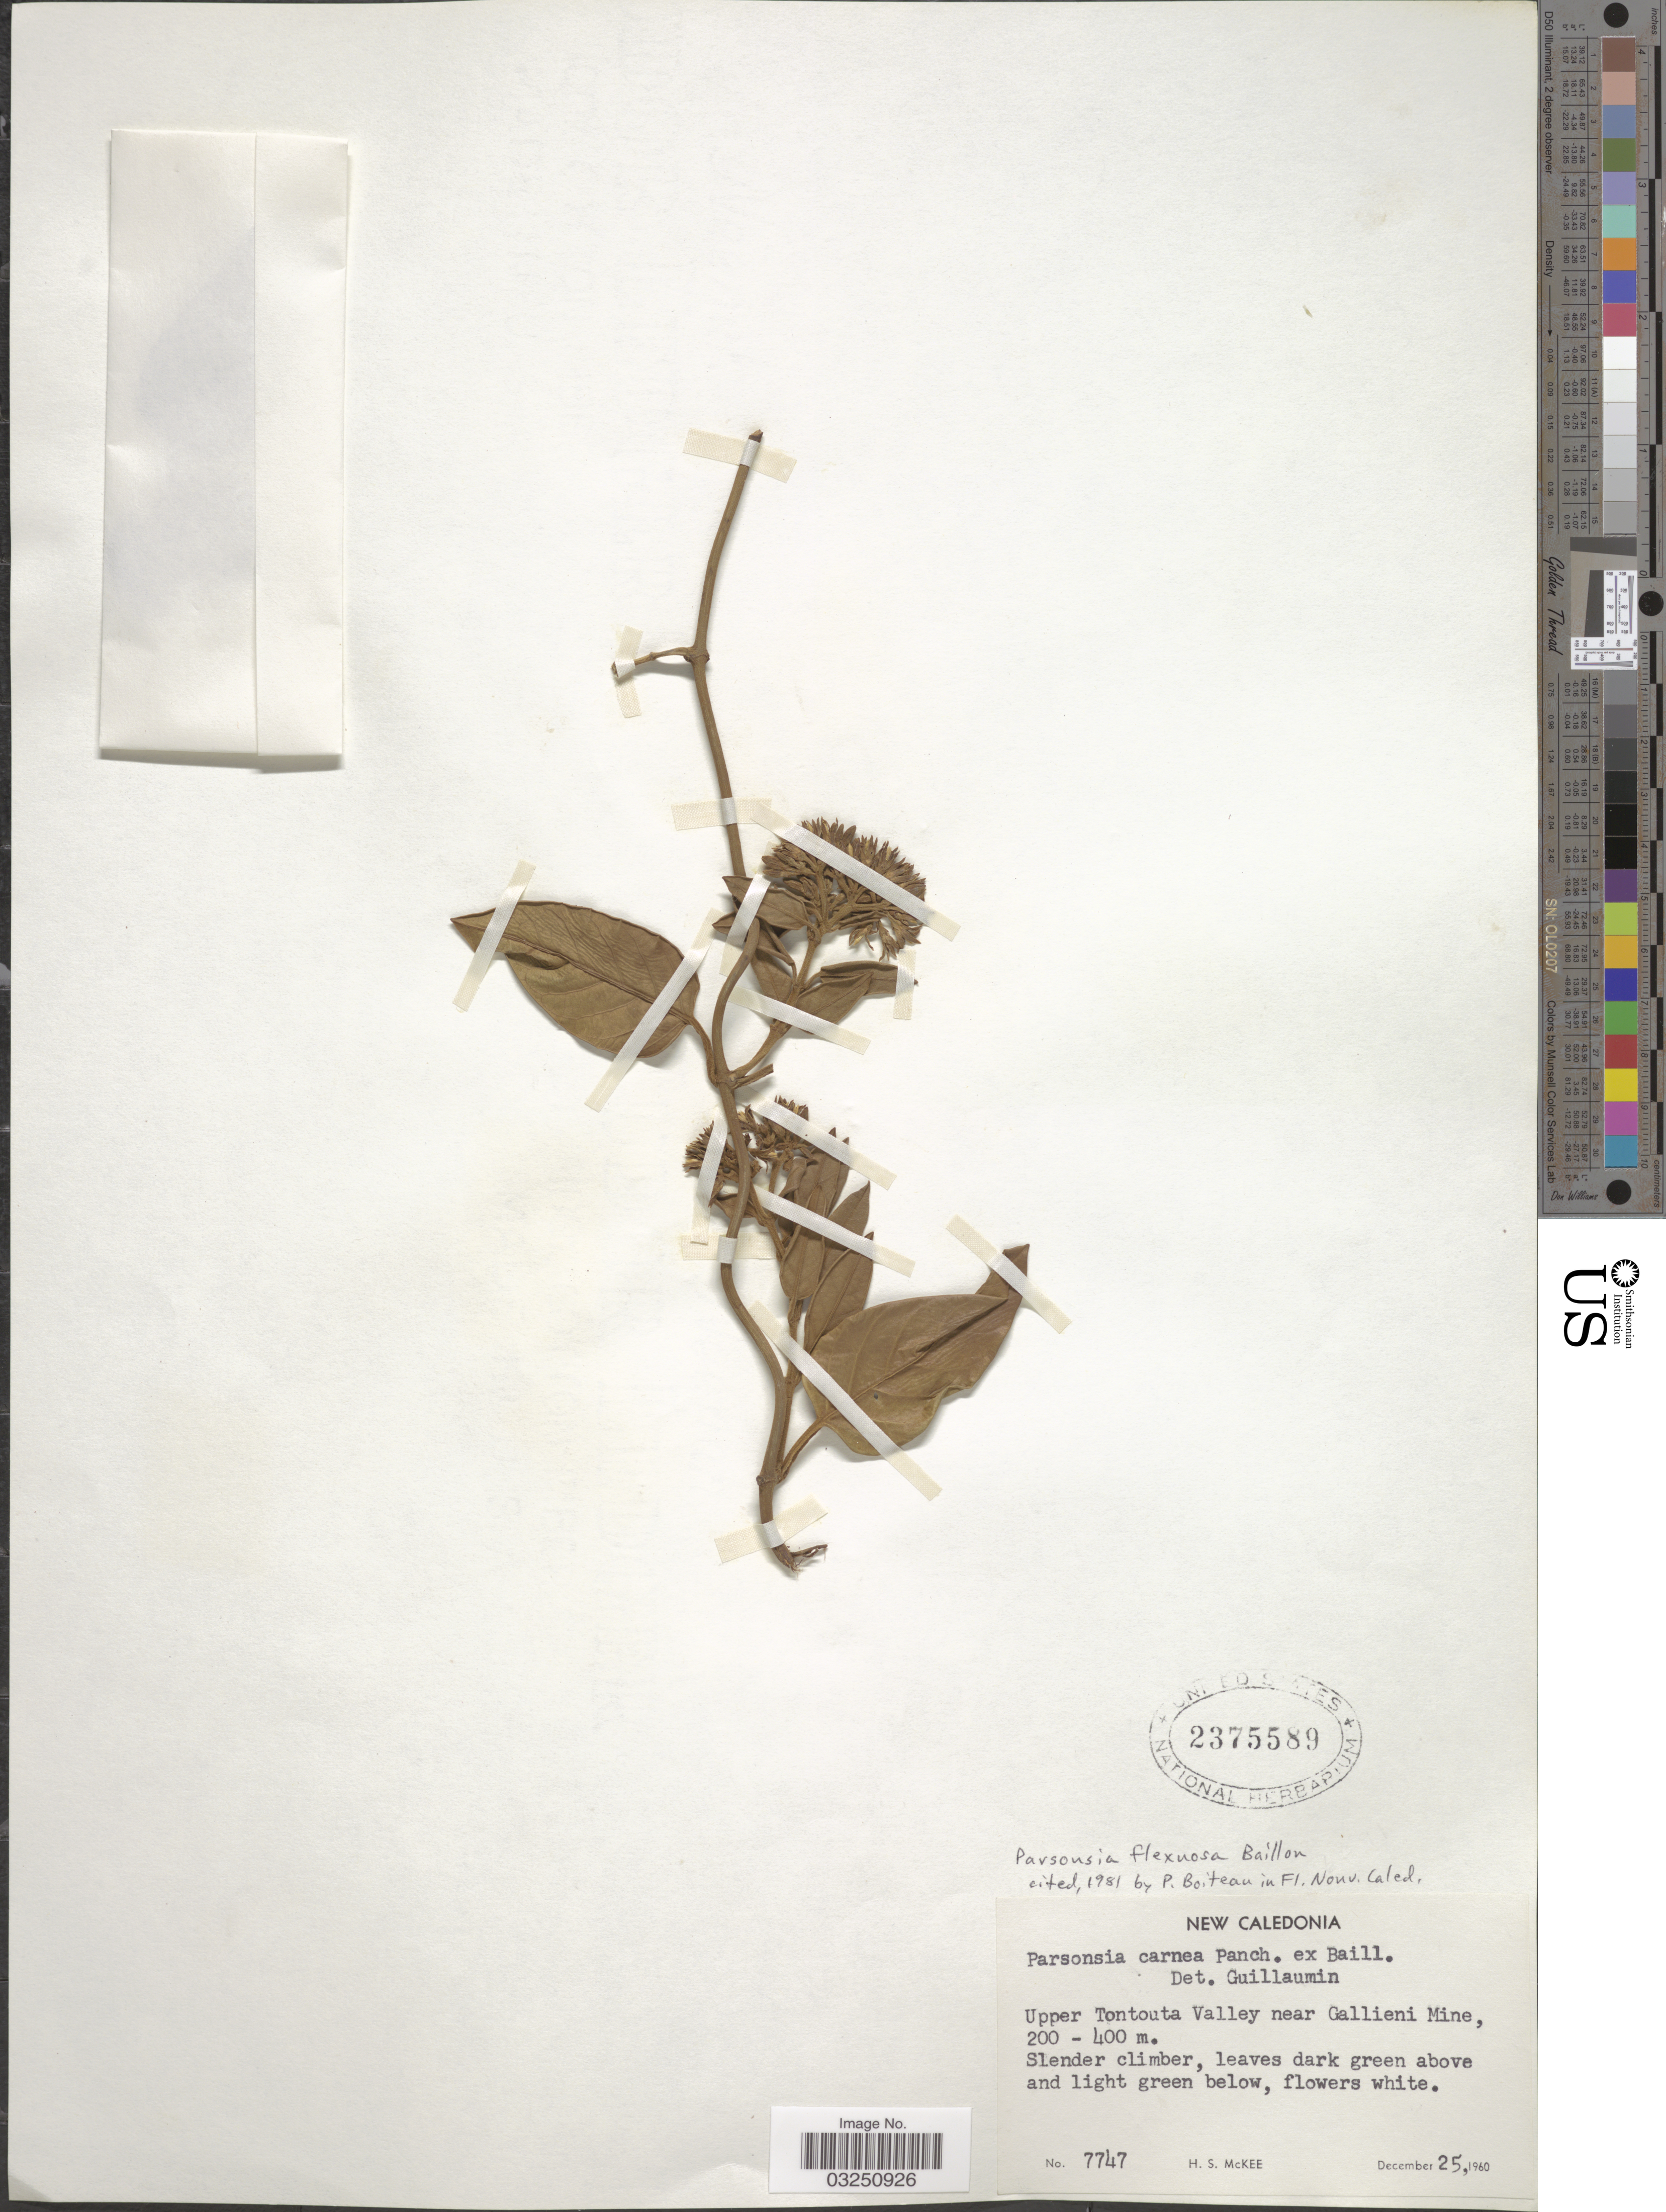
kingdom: Plantae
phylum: Tracheophyta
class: Magnoliopsida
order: Myrtales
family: Lythraceae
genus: Parsonsia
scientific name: Parsonsia flexuosa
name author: Baill.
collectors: H. S. McKee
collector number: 7747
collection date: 1960-12-25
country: New Caledonia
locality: Upper Tontouta Valley near Gallieni Mine.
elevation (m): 200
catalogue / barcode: US 2375589